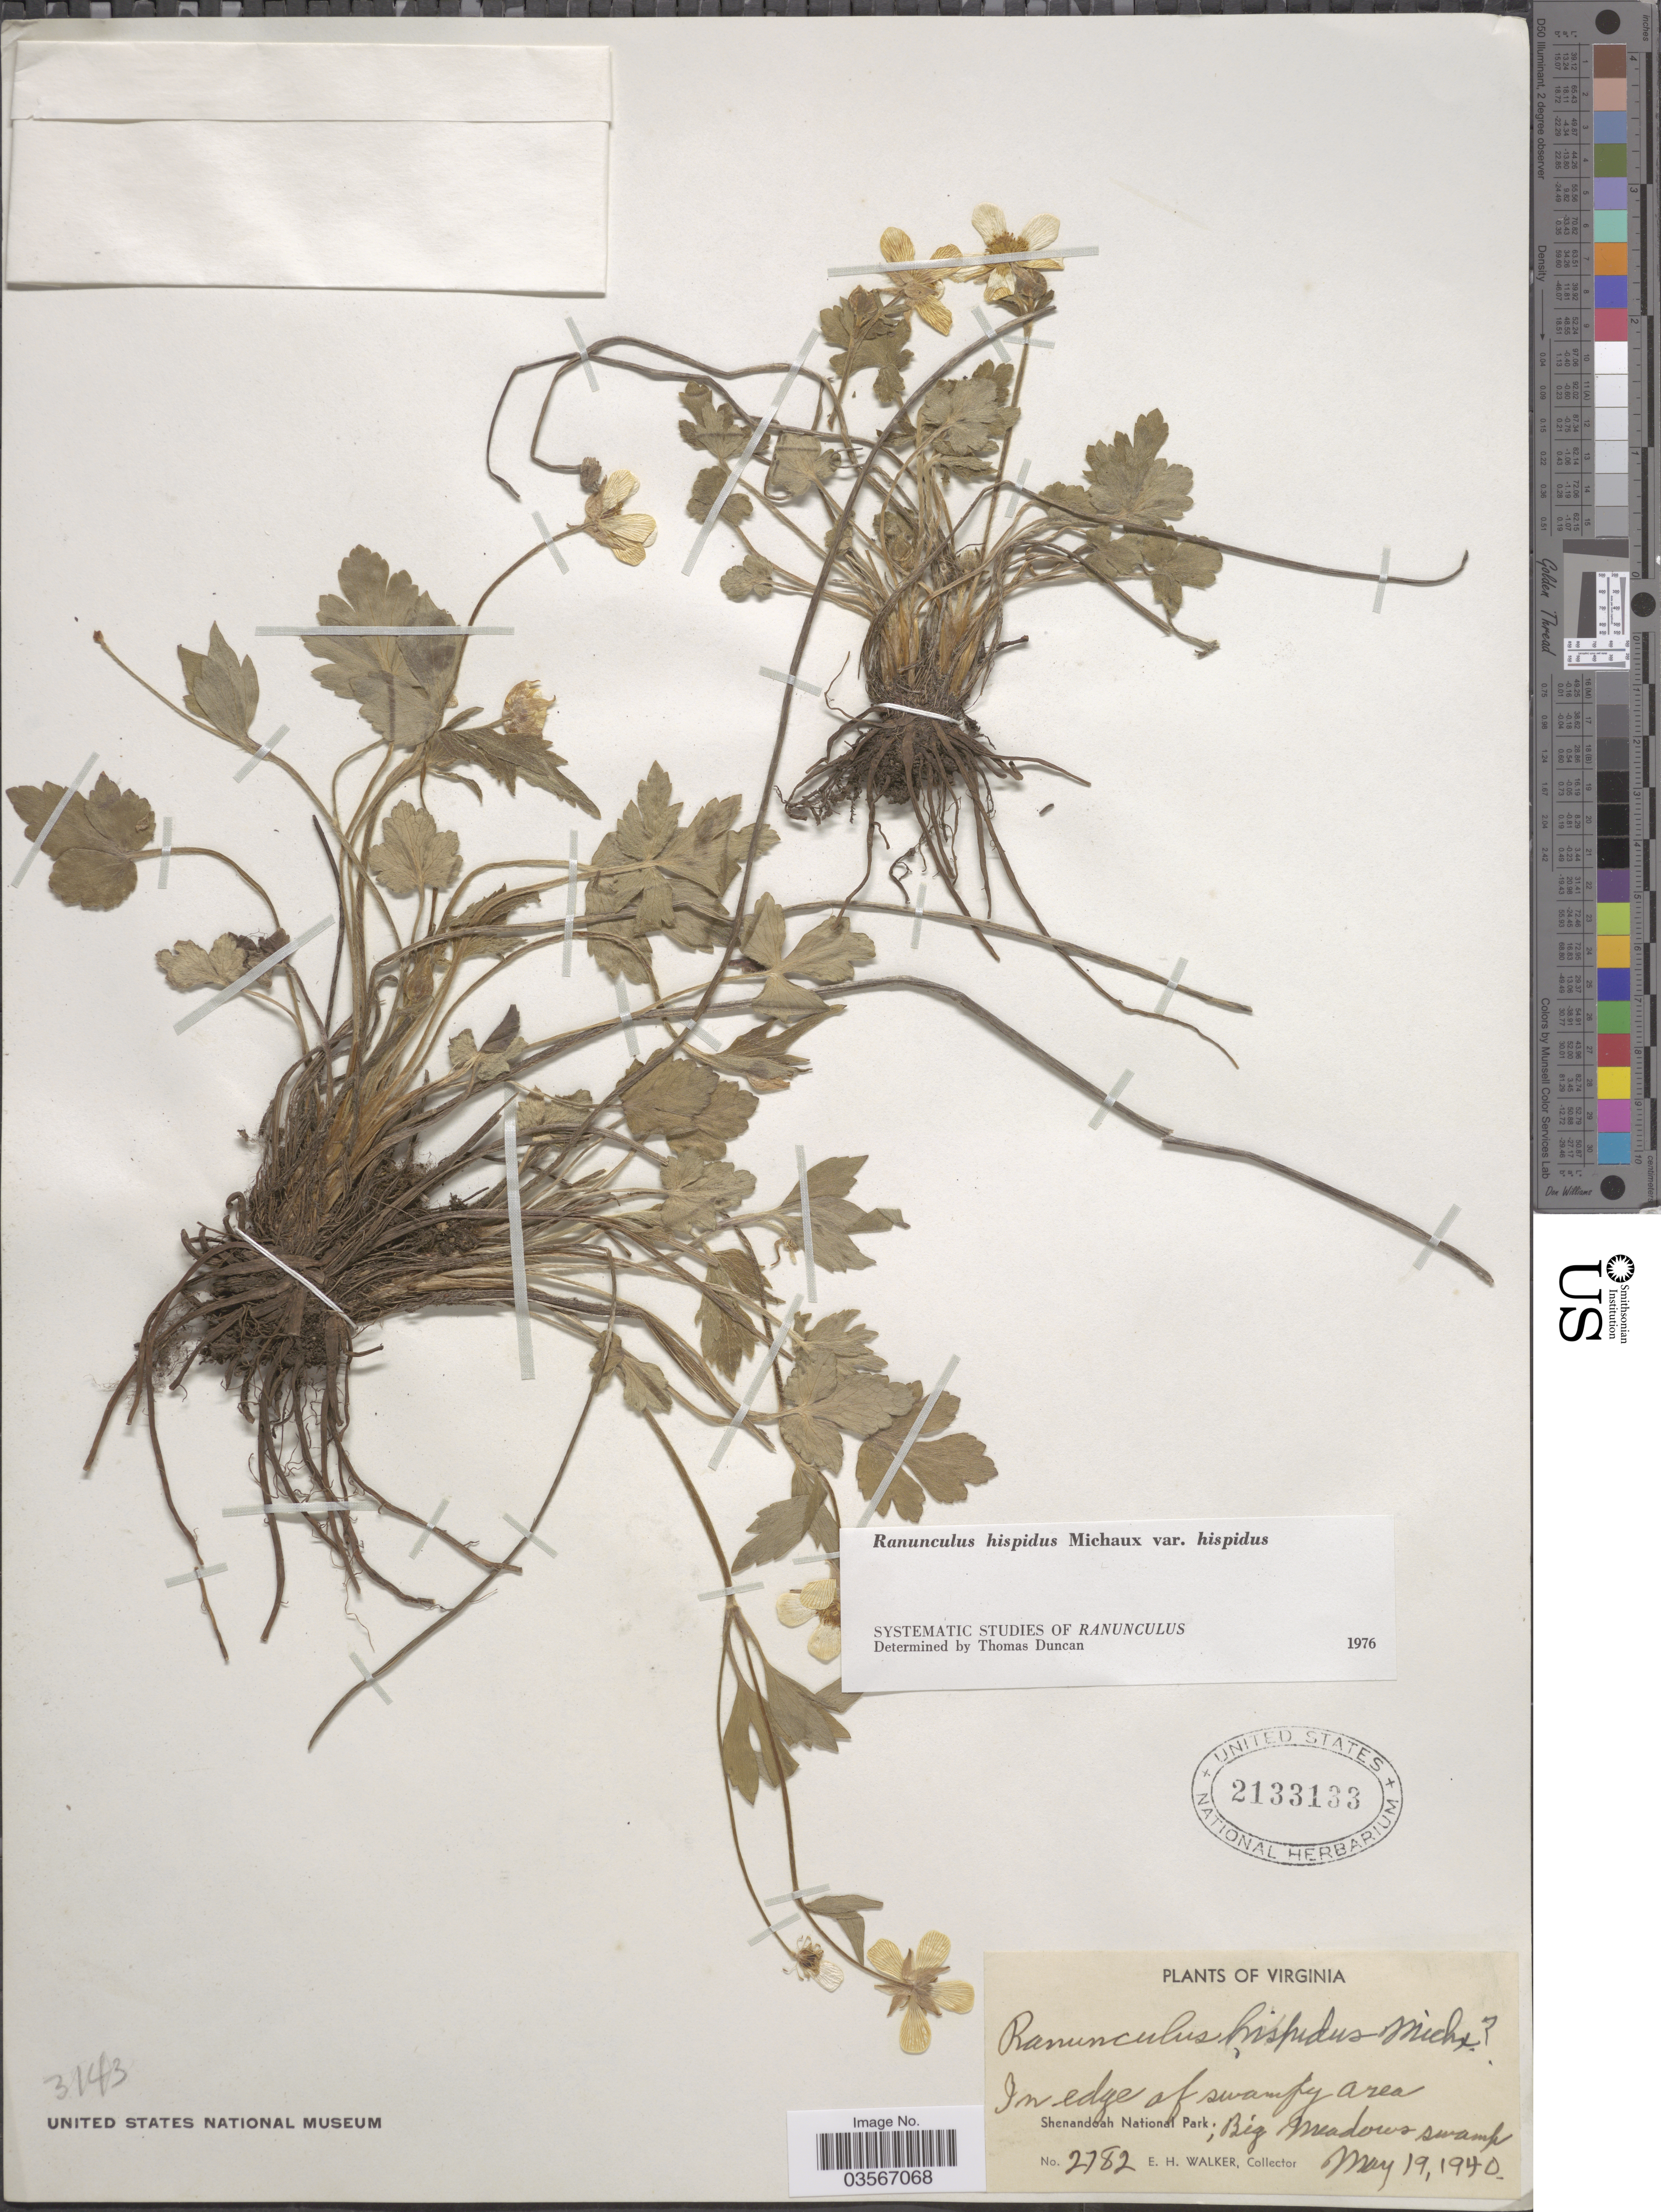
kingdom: Plantae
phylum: Tracheophyta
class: Magnoliopsida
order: Ranunculales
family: Ranunculaceae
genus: Ranunculus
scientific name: Ranunculus hispidus var. hispidus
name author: Michx.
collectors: E. H. Walker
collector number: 2782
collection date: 1940-05-19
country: United States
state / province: Virginia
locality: In edge of swampy area. Shenandoah National Park; Big Meadows swamp.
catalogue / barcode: US 2133133